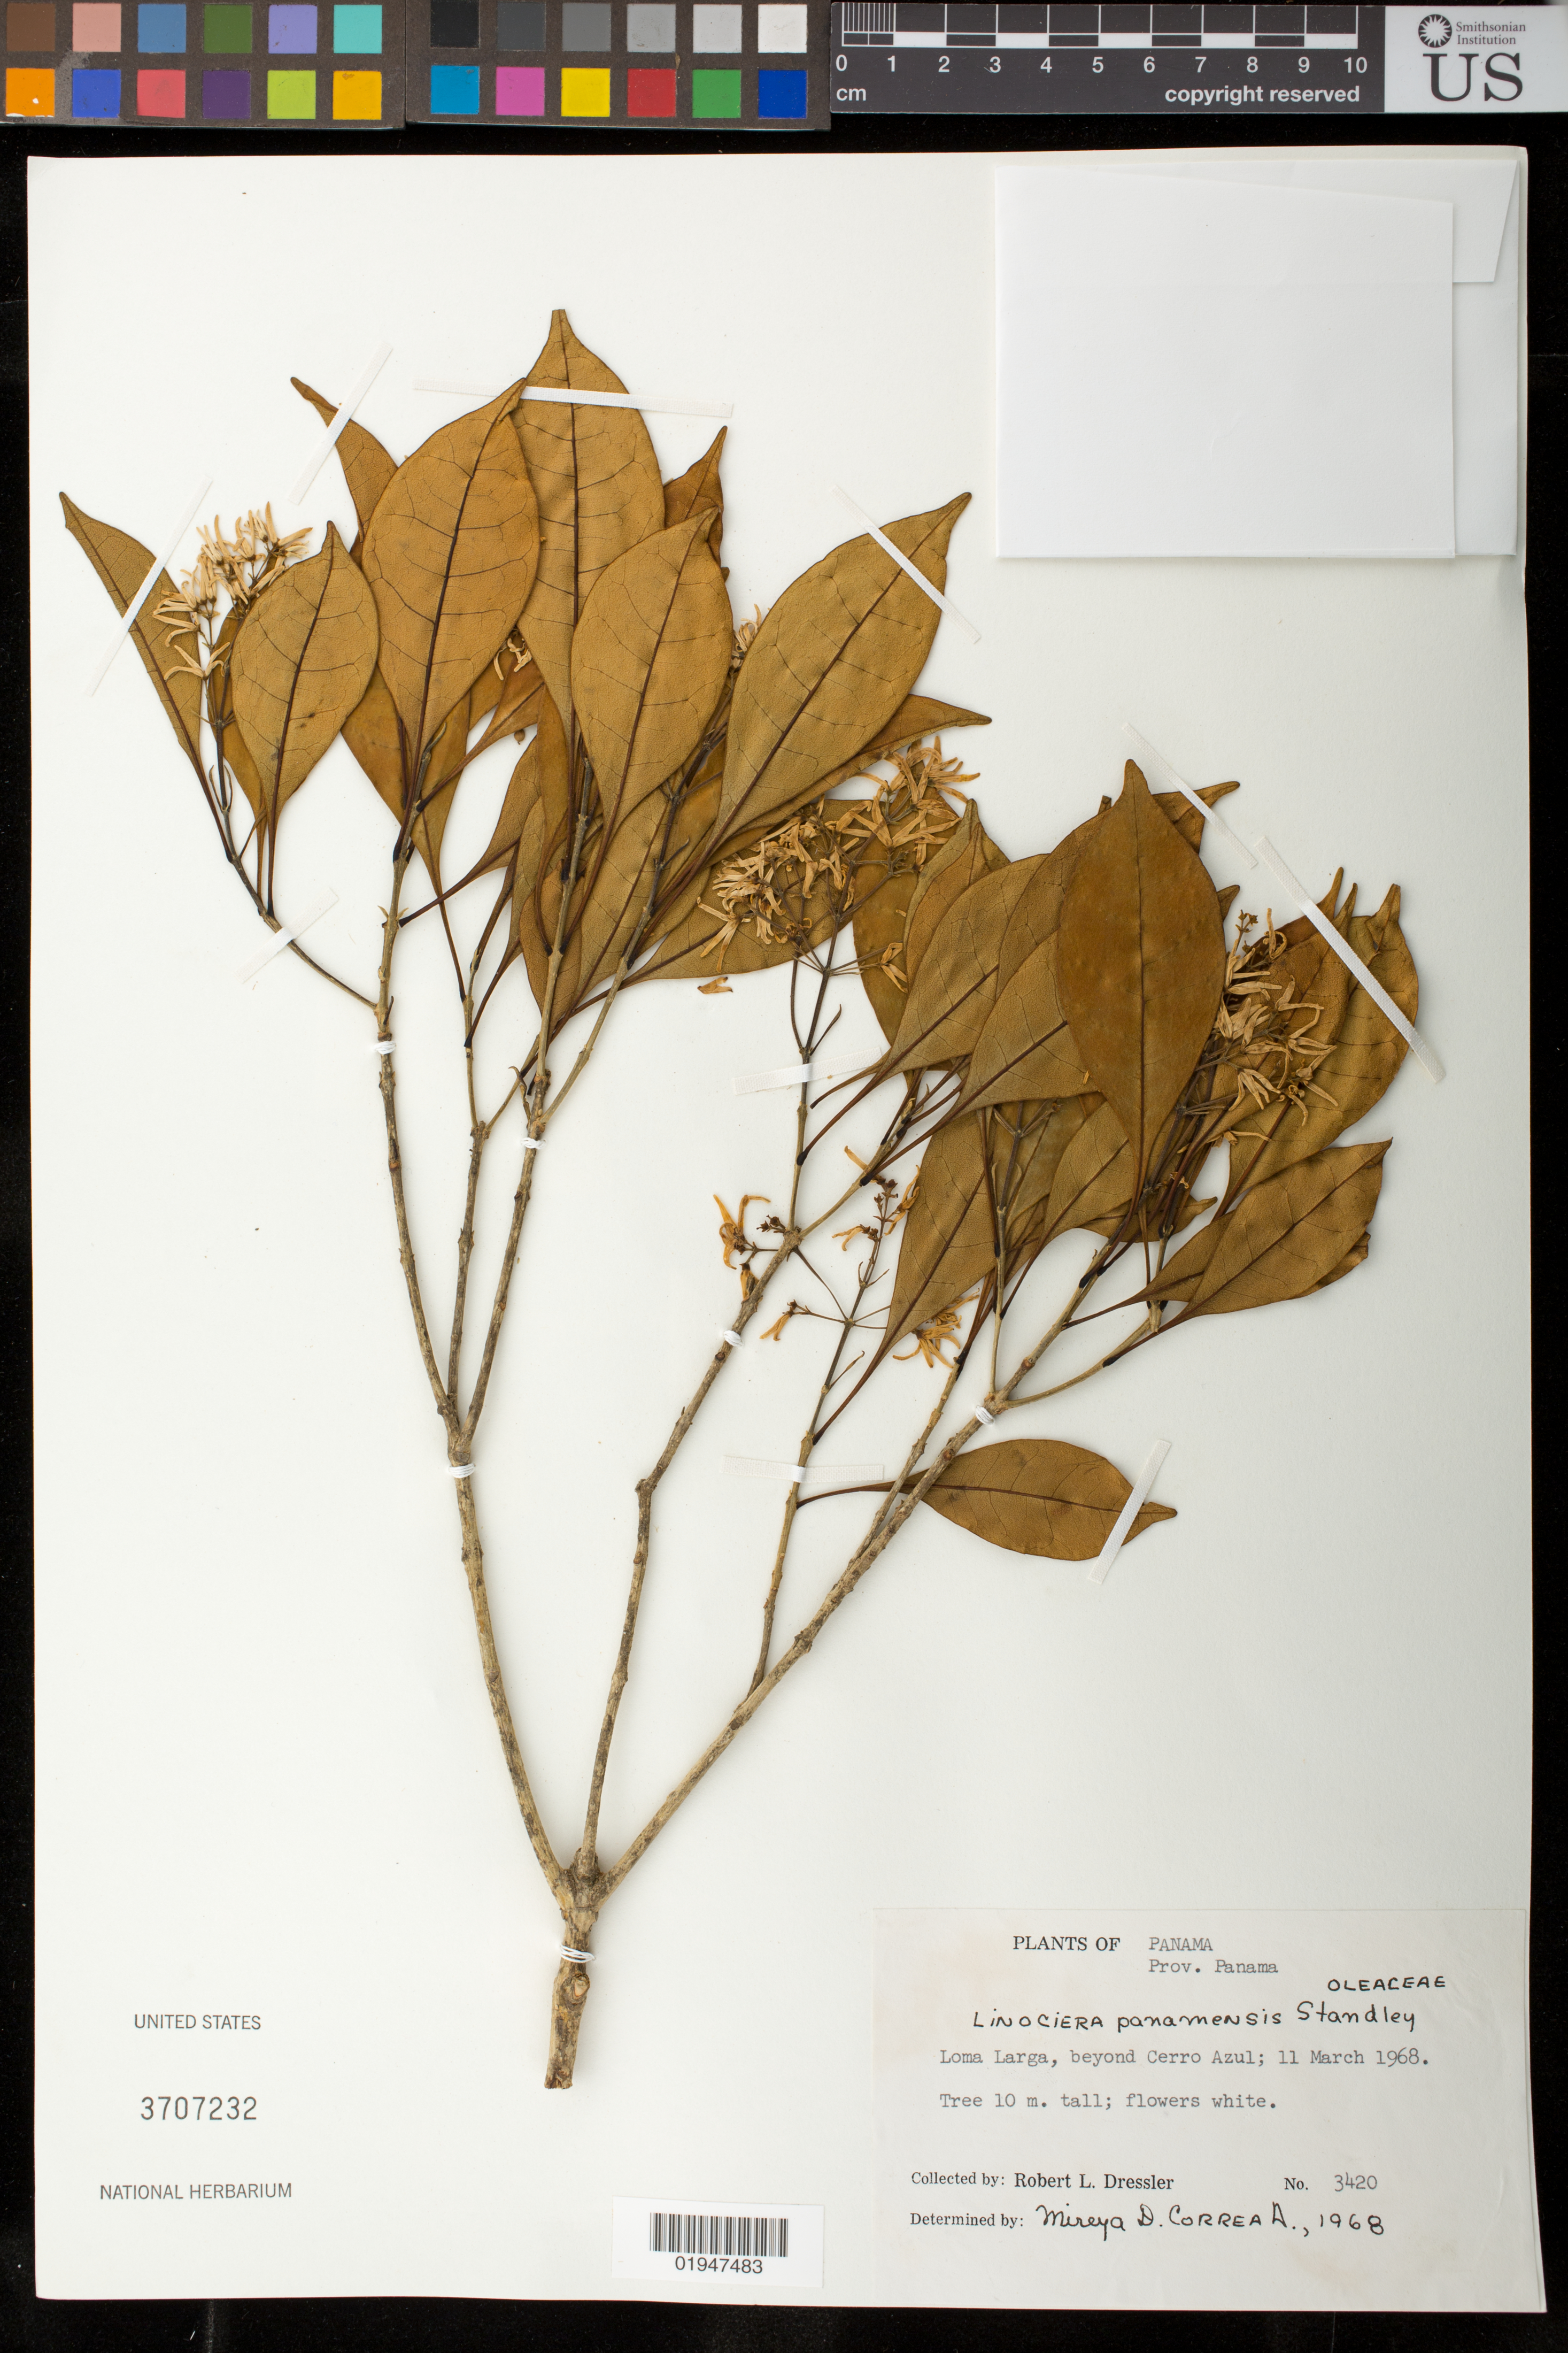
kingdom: Plantae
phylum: Tracheophyta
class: Magnoliopsida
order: Lamiales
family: Oleaceae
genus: Chionanthus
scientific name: Chionanthus domingensis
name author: Lam.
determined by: Green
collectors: R. Dressler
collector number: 3420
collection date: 1968-03-11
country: Panama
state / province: Panamá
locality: Loma Larga, beyond Cerro Azul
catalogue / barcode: US 3707232